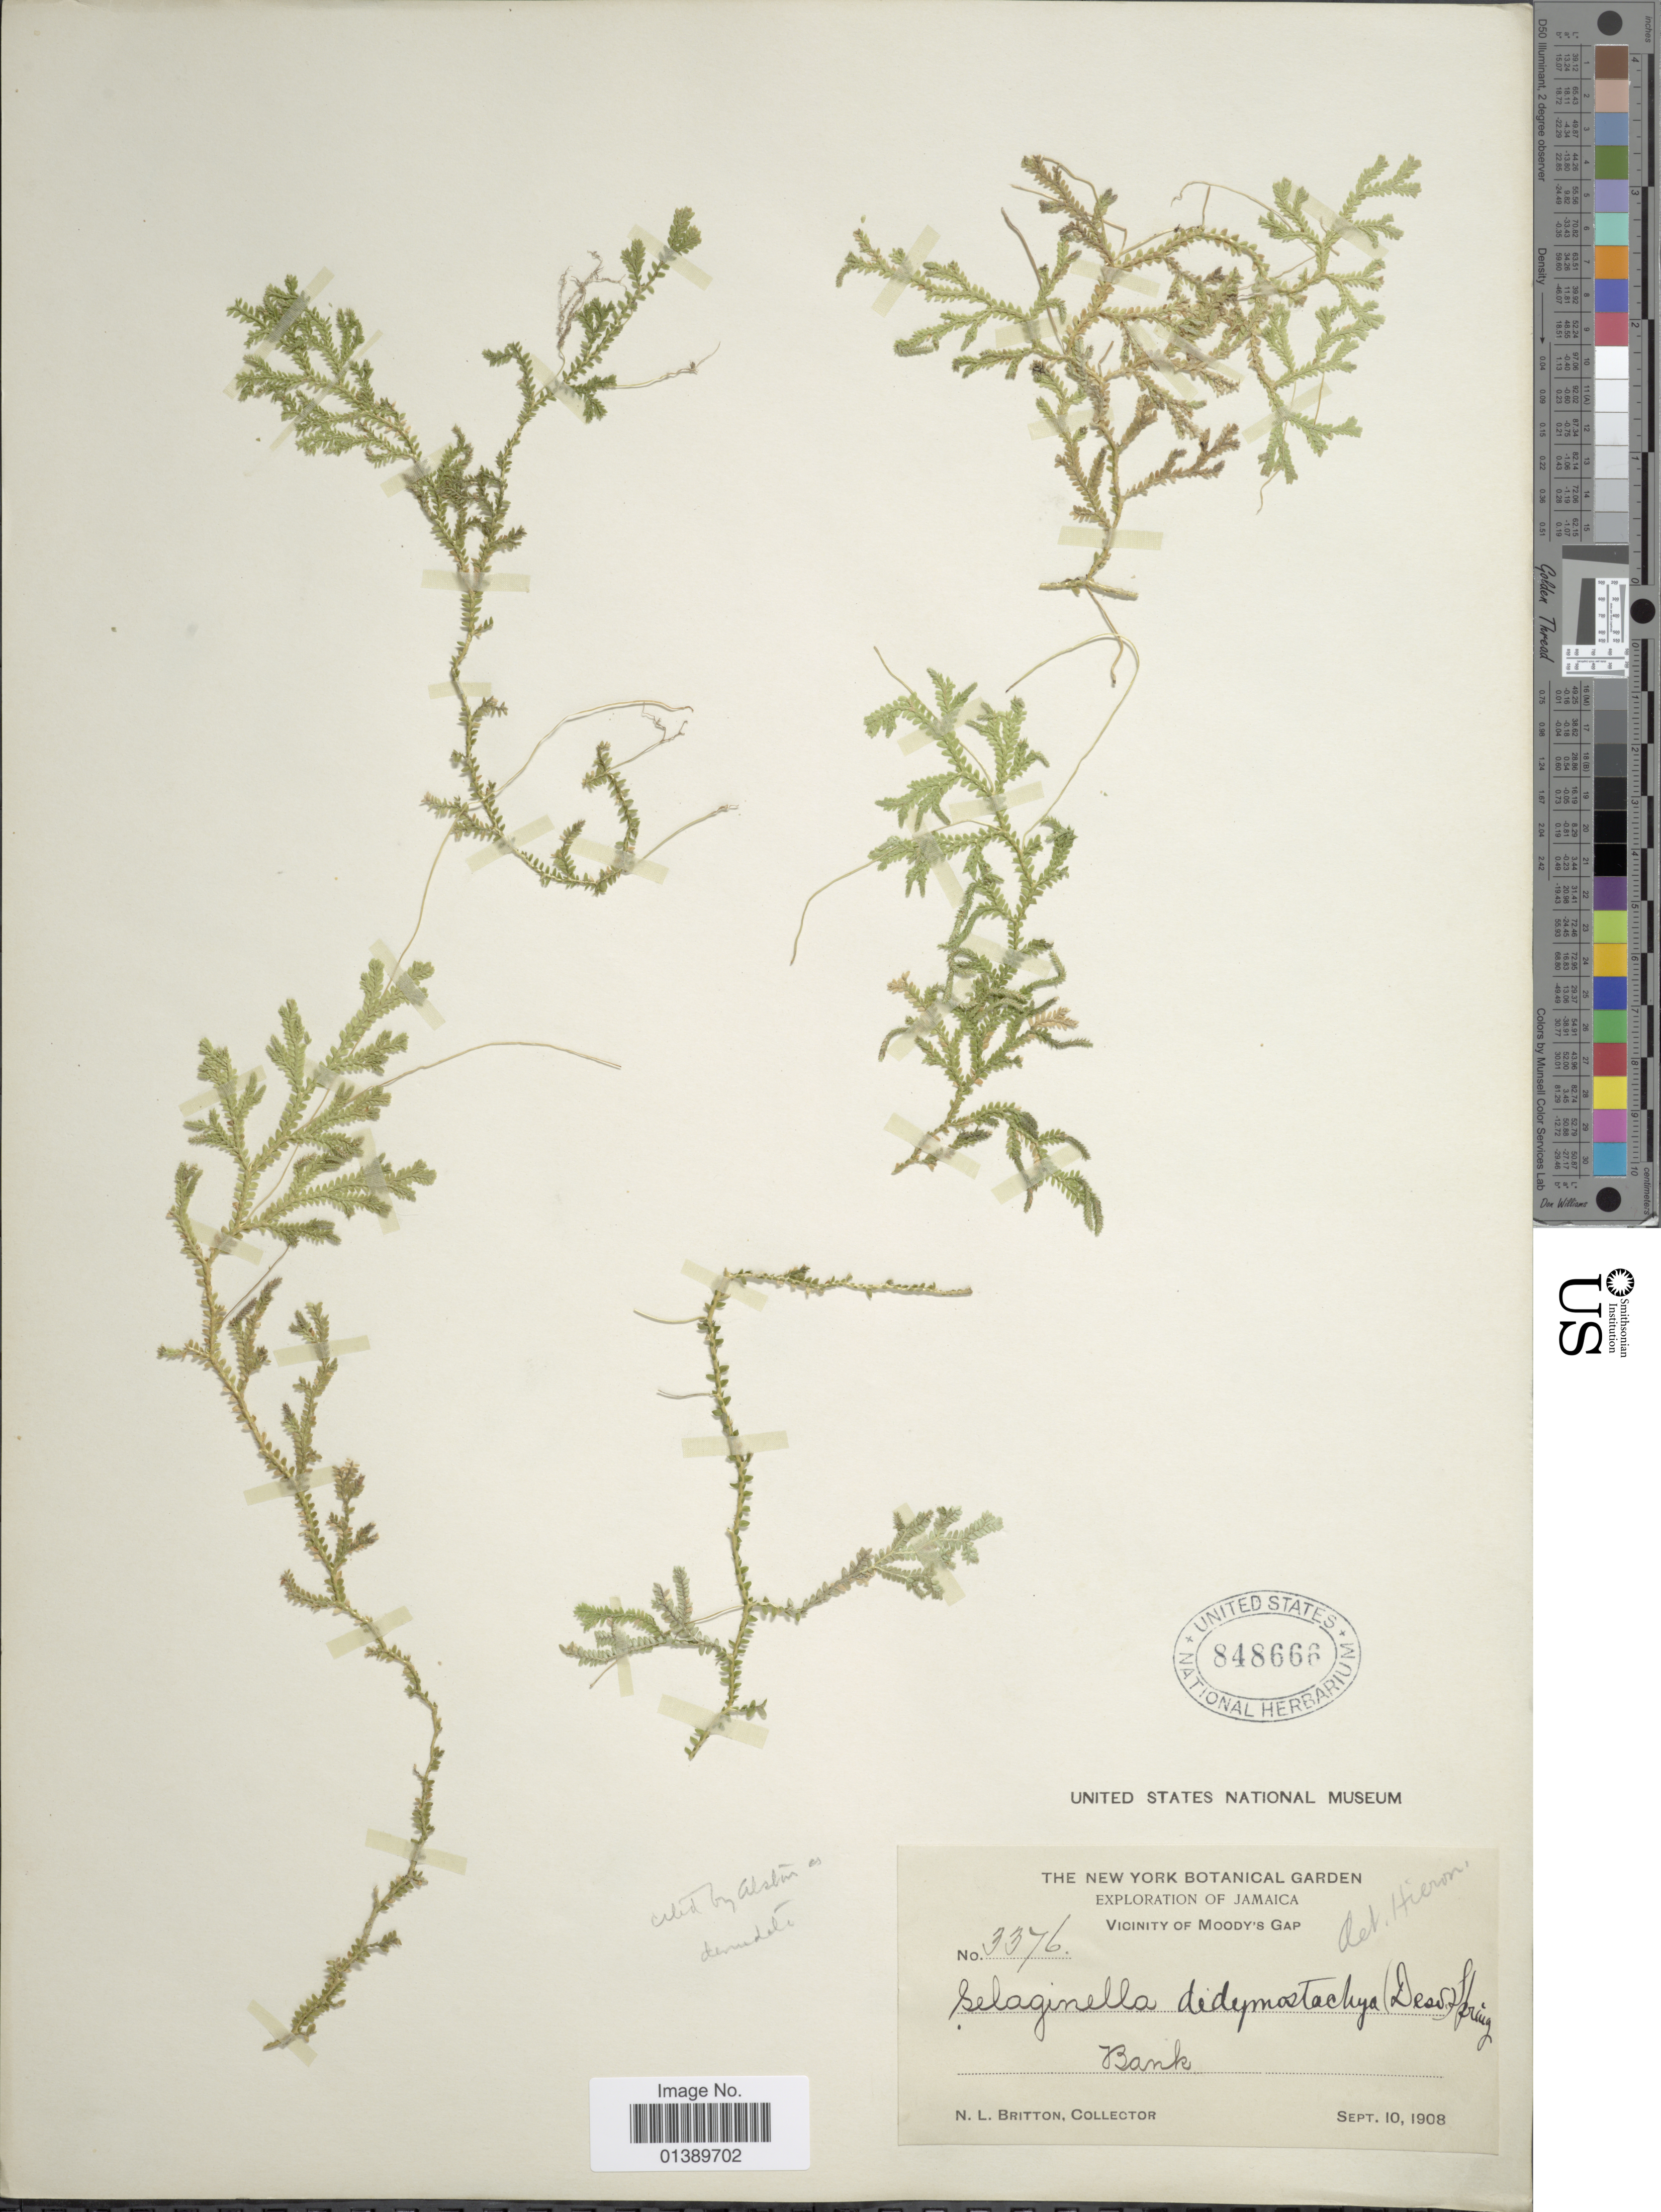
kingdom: Plantae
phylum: Tracheophyta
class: Lycopodiopsida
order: Selaginellales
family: Selaginellaceae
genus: Selaginella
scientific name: Selaginella denudata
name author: (Willd.) Spring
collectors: N. Britton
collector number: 3376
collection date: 1908-09-10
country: Jamaica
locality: Vicinity of Moody's Gap, Bank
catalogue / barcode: US 848666